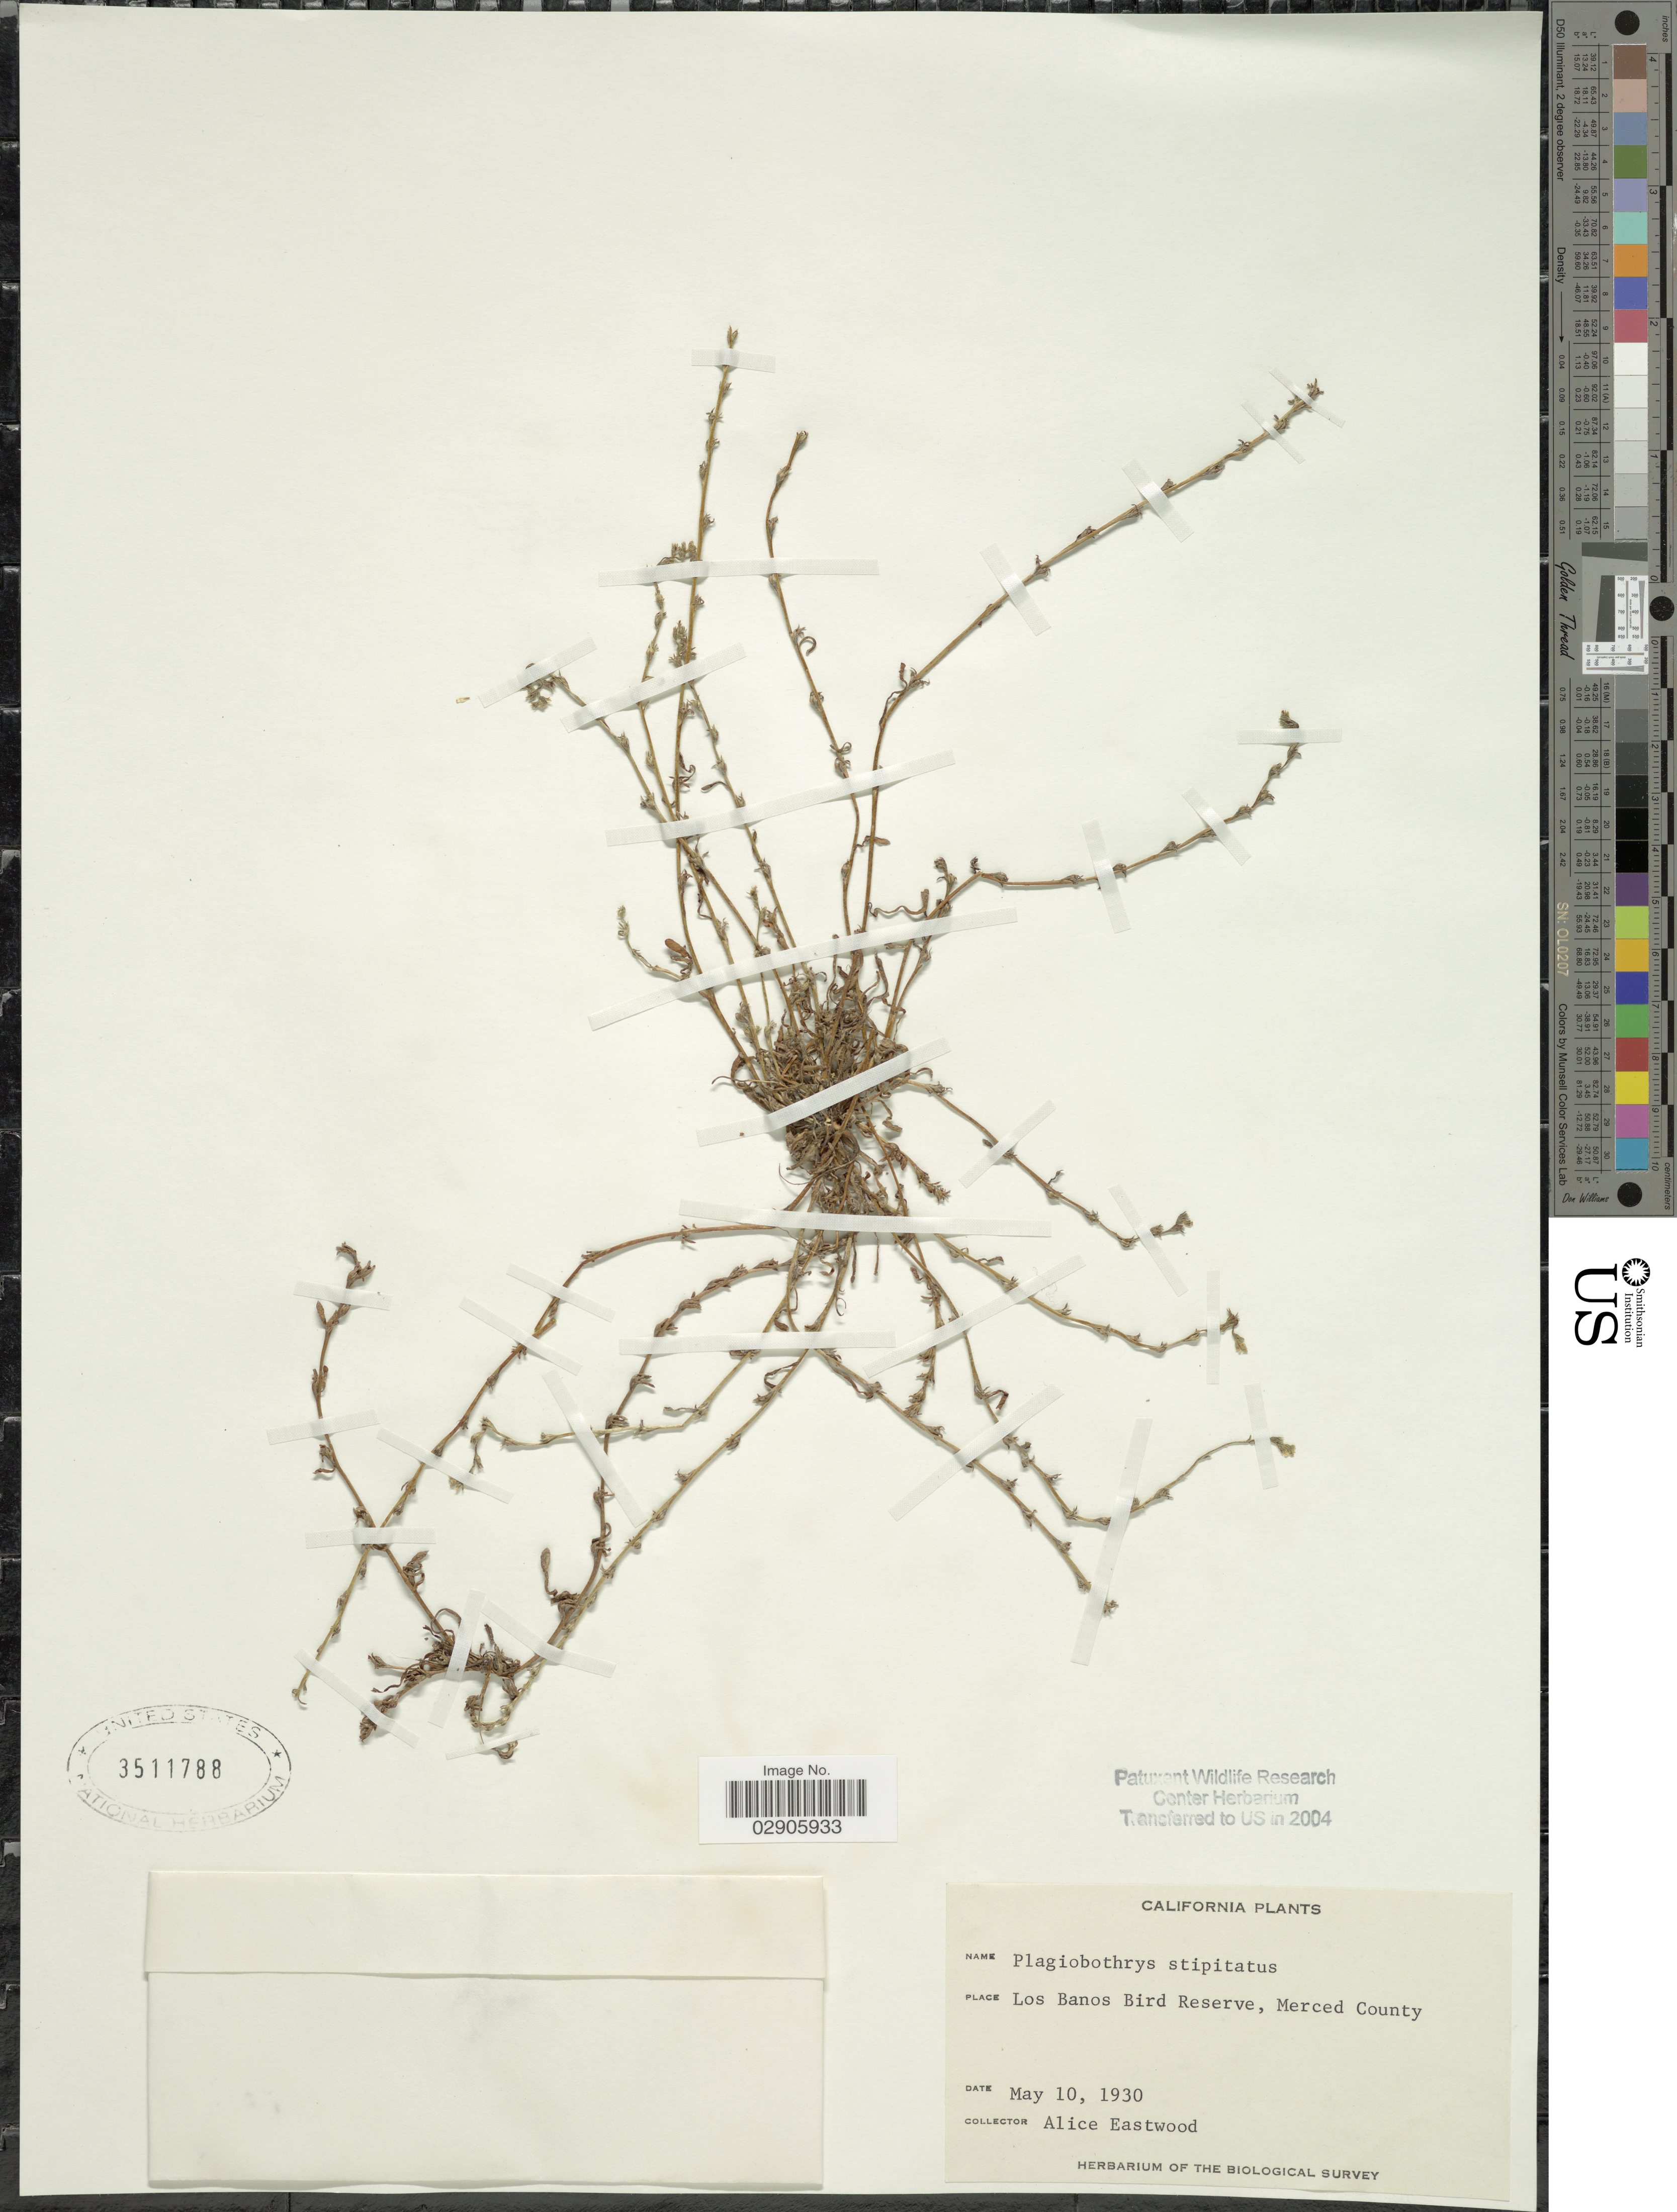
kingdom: Plantae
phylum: Tracheophyta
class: Magnoliopsida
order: Boraginales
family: Boraginaceae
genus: Plagiobothrys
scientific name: Plagiobothrys stipitatus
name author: (Greene) I.M. Johnst.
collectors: A. Eastwood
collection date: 1930-05-10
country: United States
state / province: California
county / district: Merced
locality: Los Banos Bird Reserve, Merced County.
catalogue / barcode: US 3511788